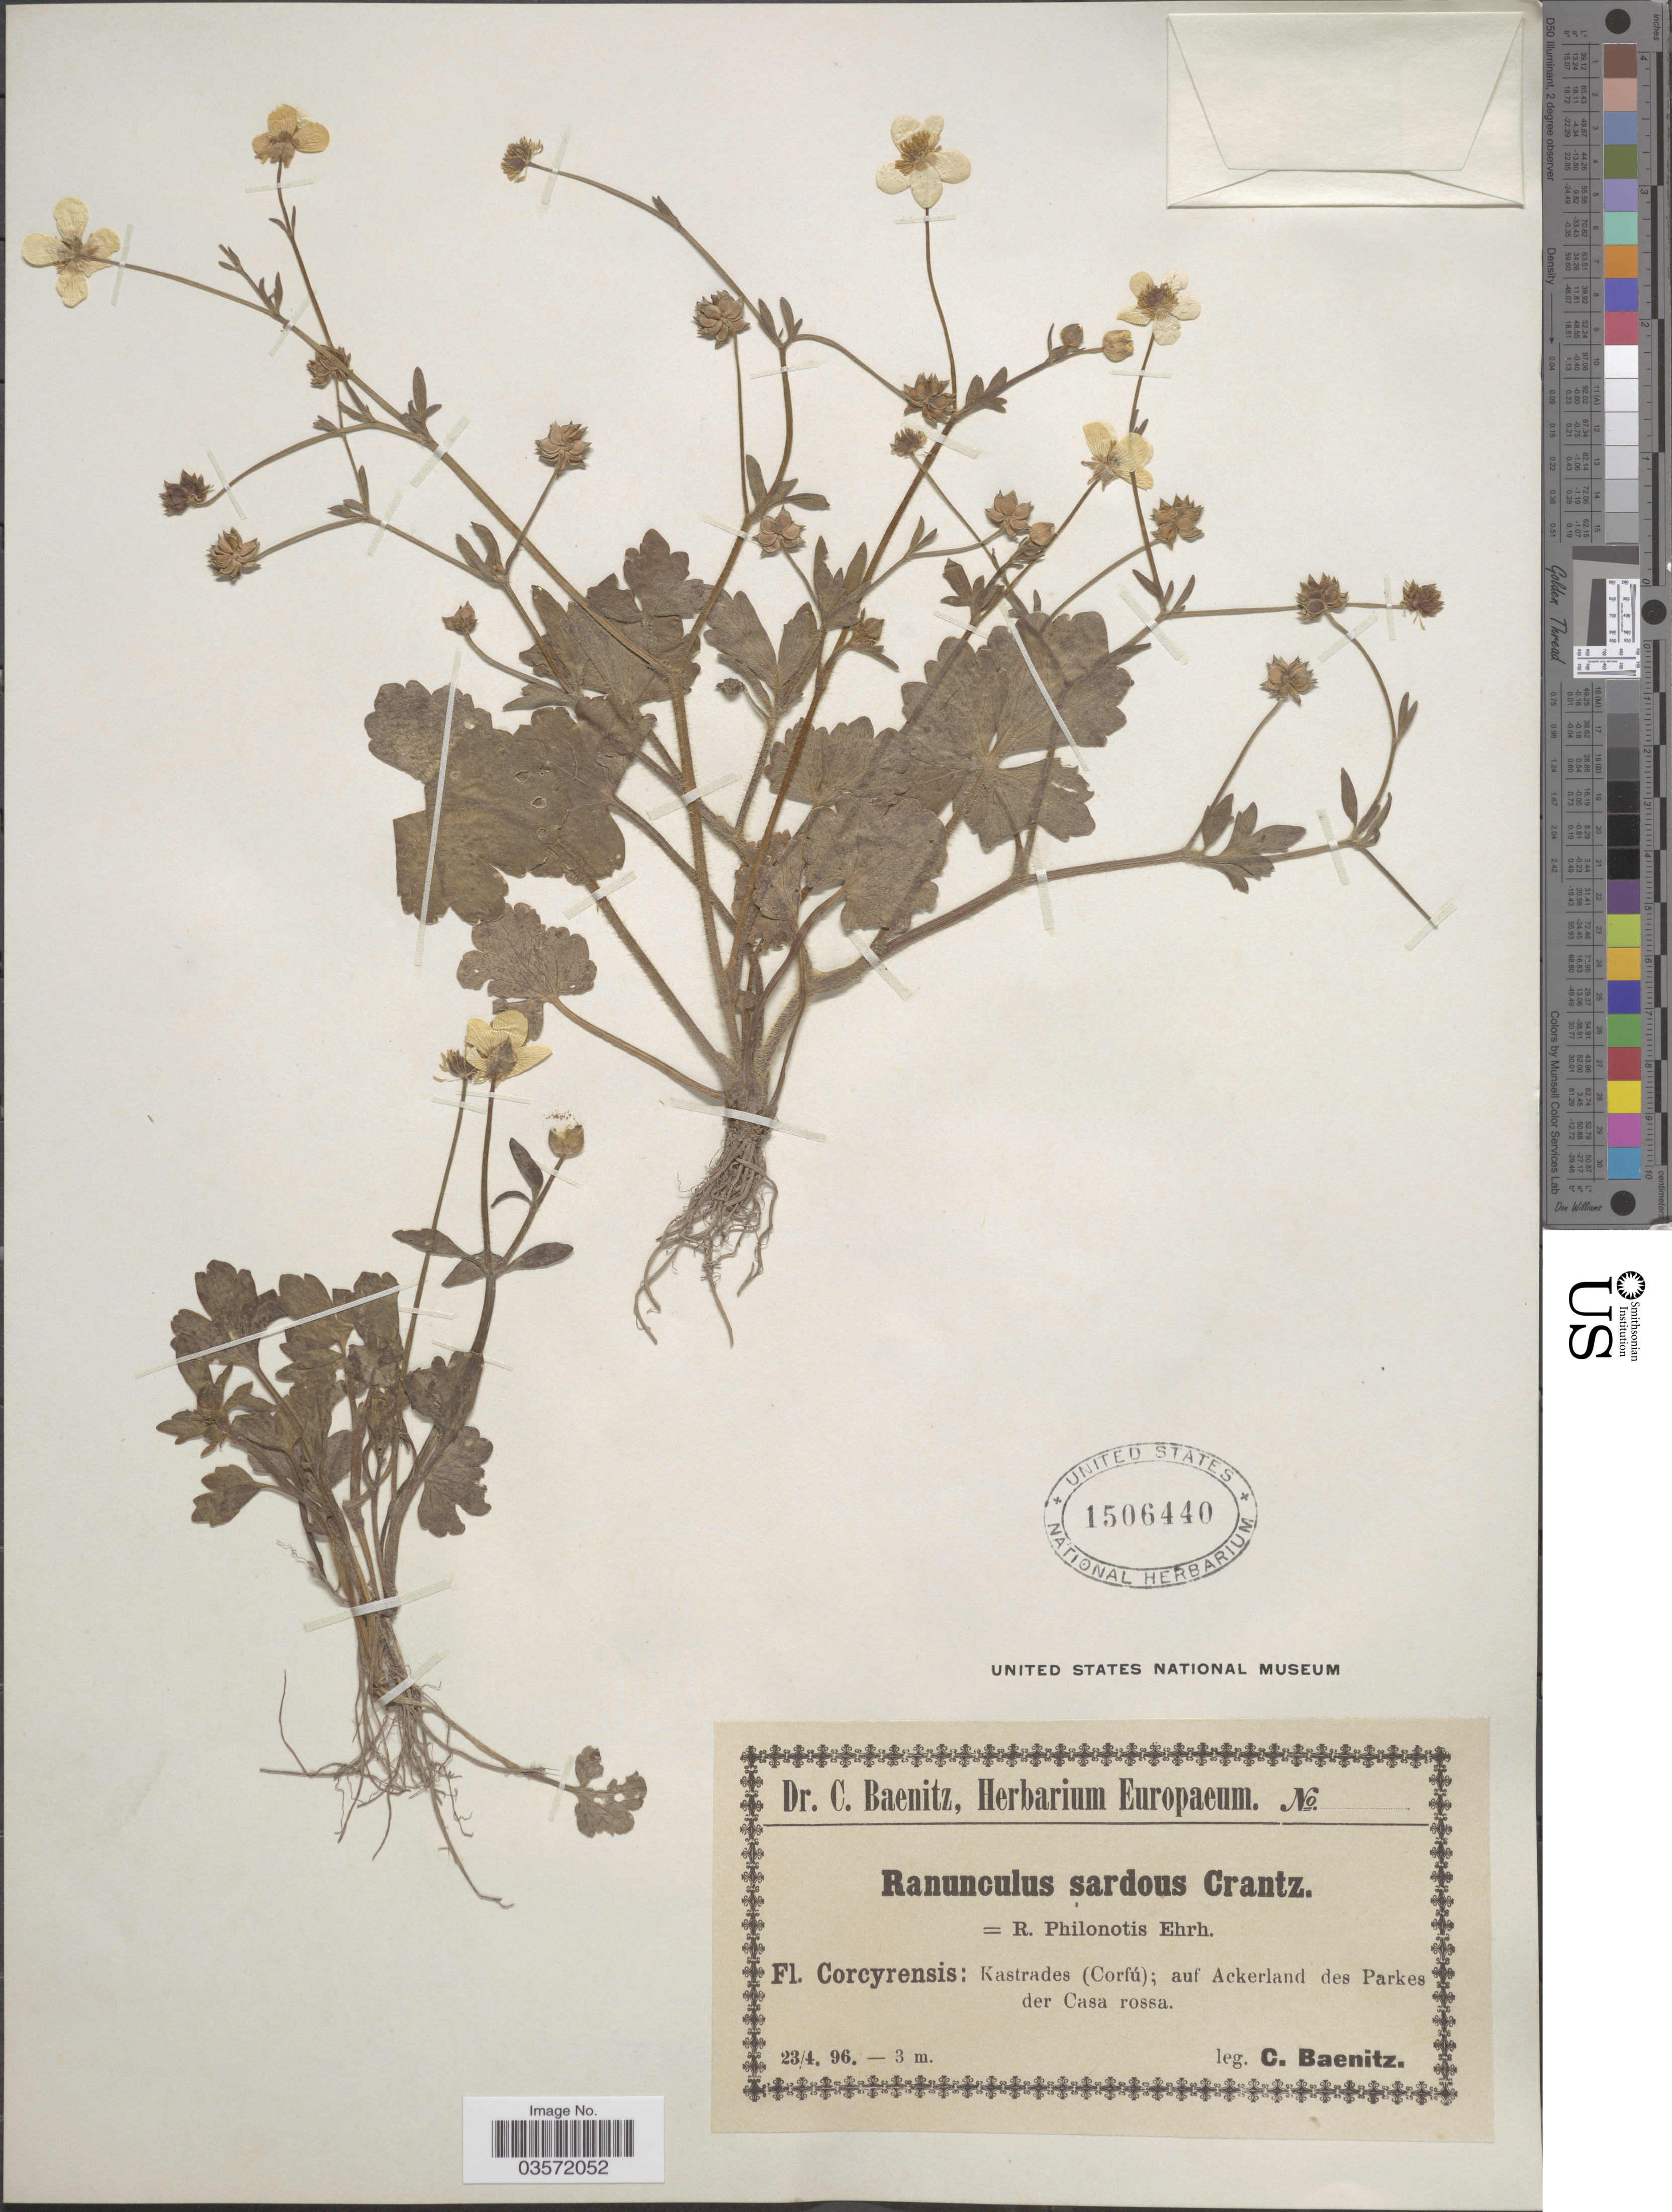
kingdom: Plantae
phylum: Tracheophyta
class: Magnoliopsida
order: Ranunculales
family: Ranunculaceae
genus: Ranunculus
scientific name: Ranunculus sardous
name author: Crantz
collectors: C. G. Baenitz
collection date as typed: Transcribed d/m/y: 23/4/96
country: Greece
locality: Fl. Corcyrensis; Kastrades (Corfú); auf Ackerland des Parkes der Casa rossa.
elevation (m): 3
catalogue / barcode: US 1506440